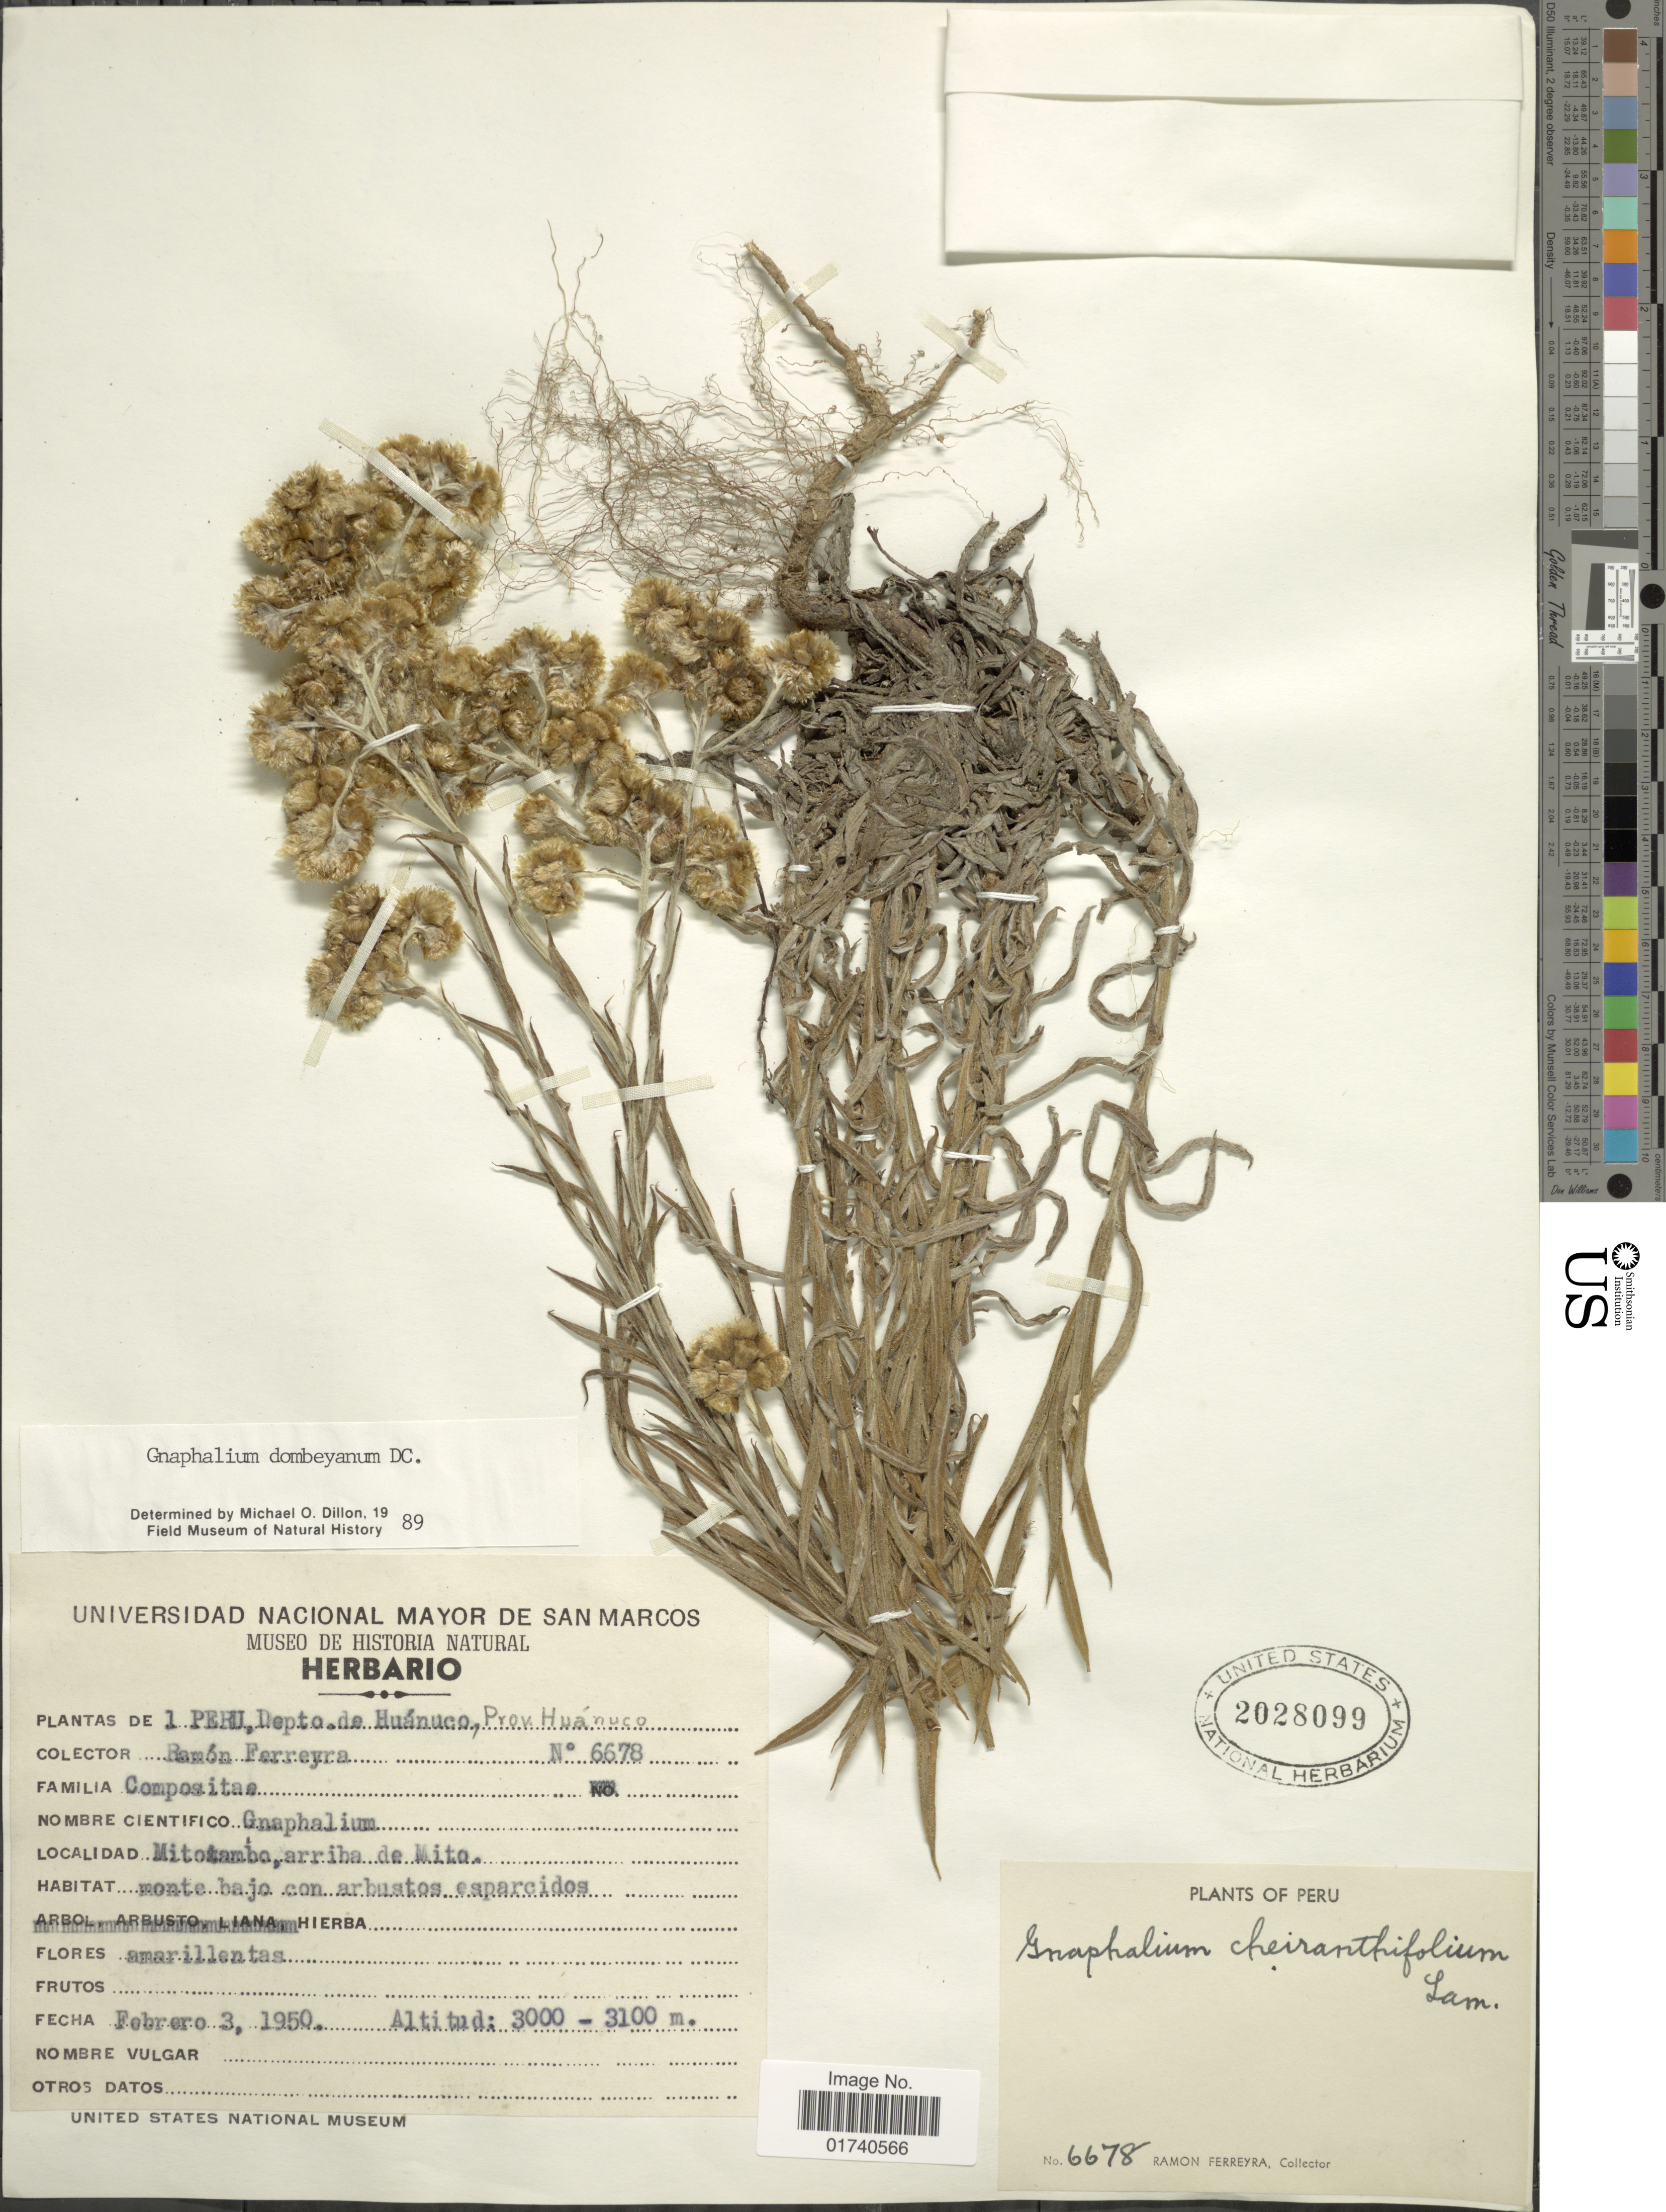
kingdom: Plantae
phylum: Tracheophyta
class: Magnoliopsida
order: Asterales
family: Asteraceae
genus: Pseudognaphalium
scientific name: Pseudognaphalium dombeyanum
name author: (DC.) Anderb.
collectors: R. A. Ferreyra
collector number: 6678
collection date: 1950-02-03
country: Peru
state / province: Huánuco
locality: Depto. de Huanuco, Prov. Huanuco. Mitotamba, arriba de Mita.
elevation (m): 3000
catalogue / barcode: US 2028099